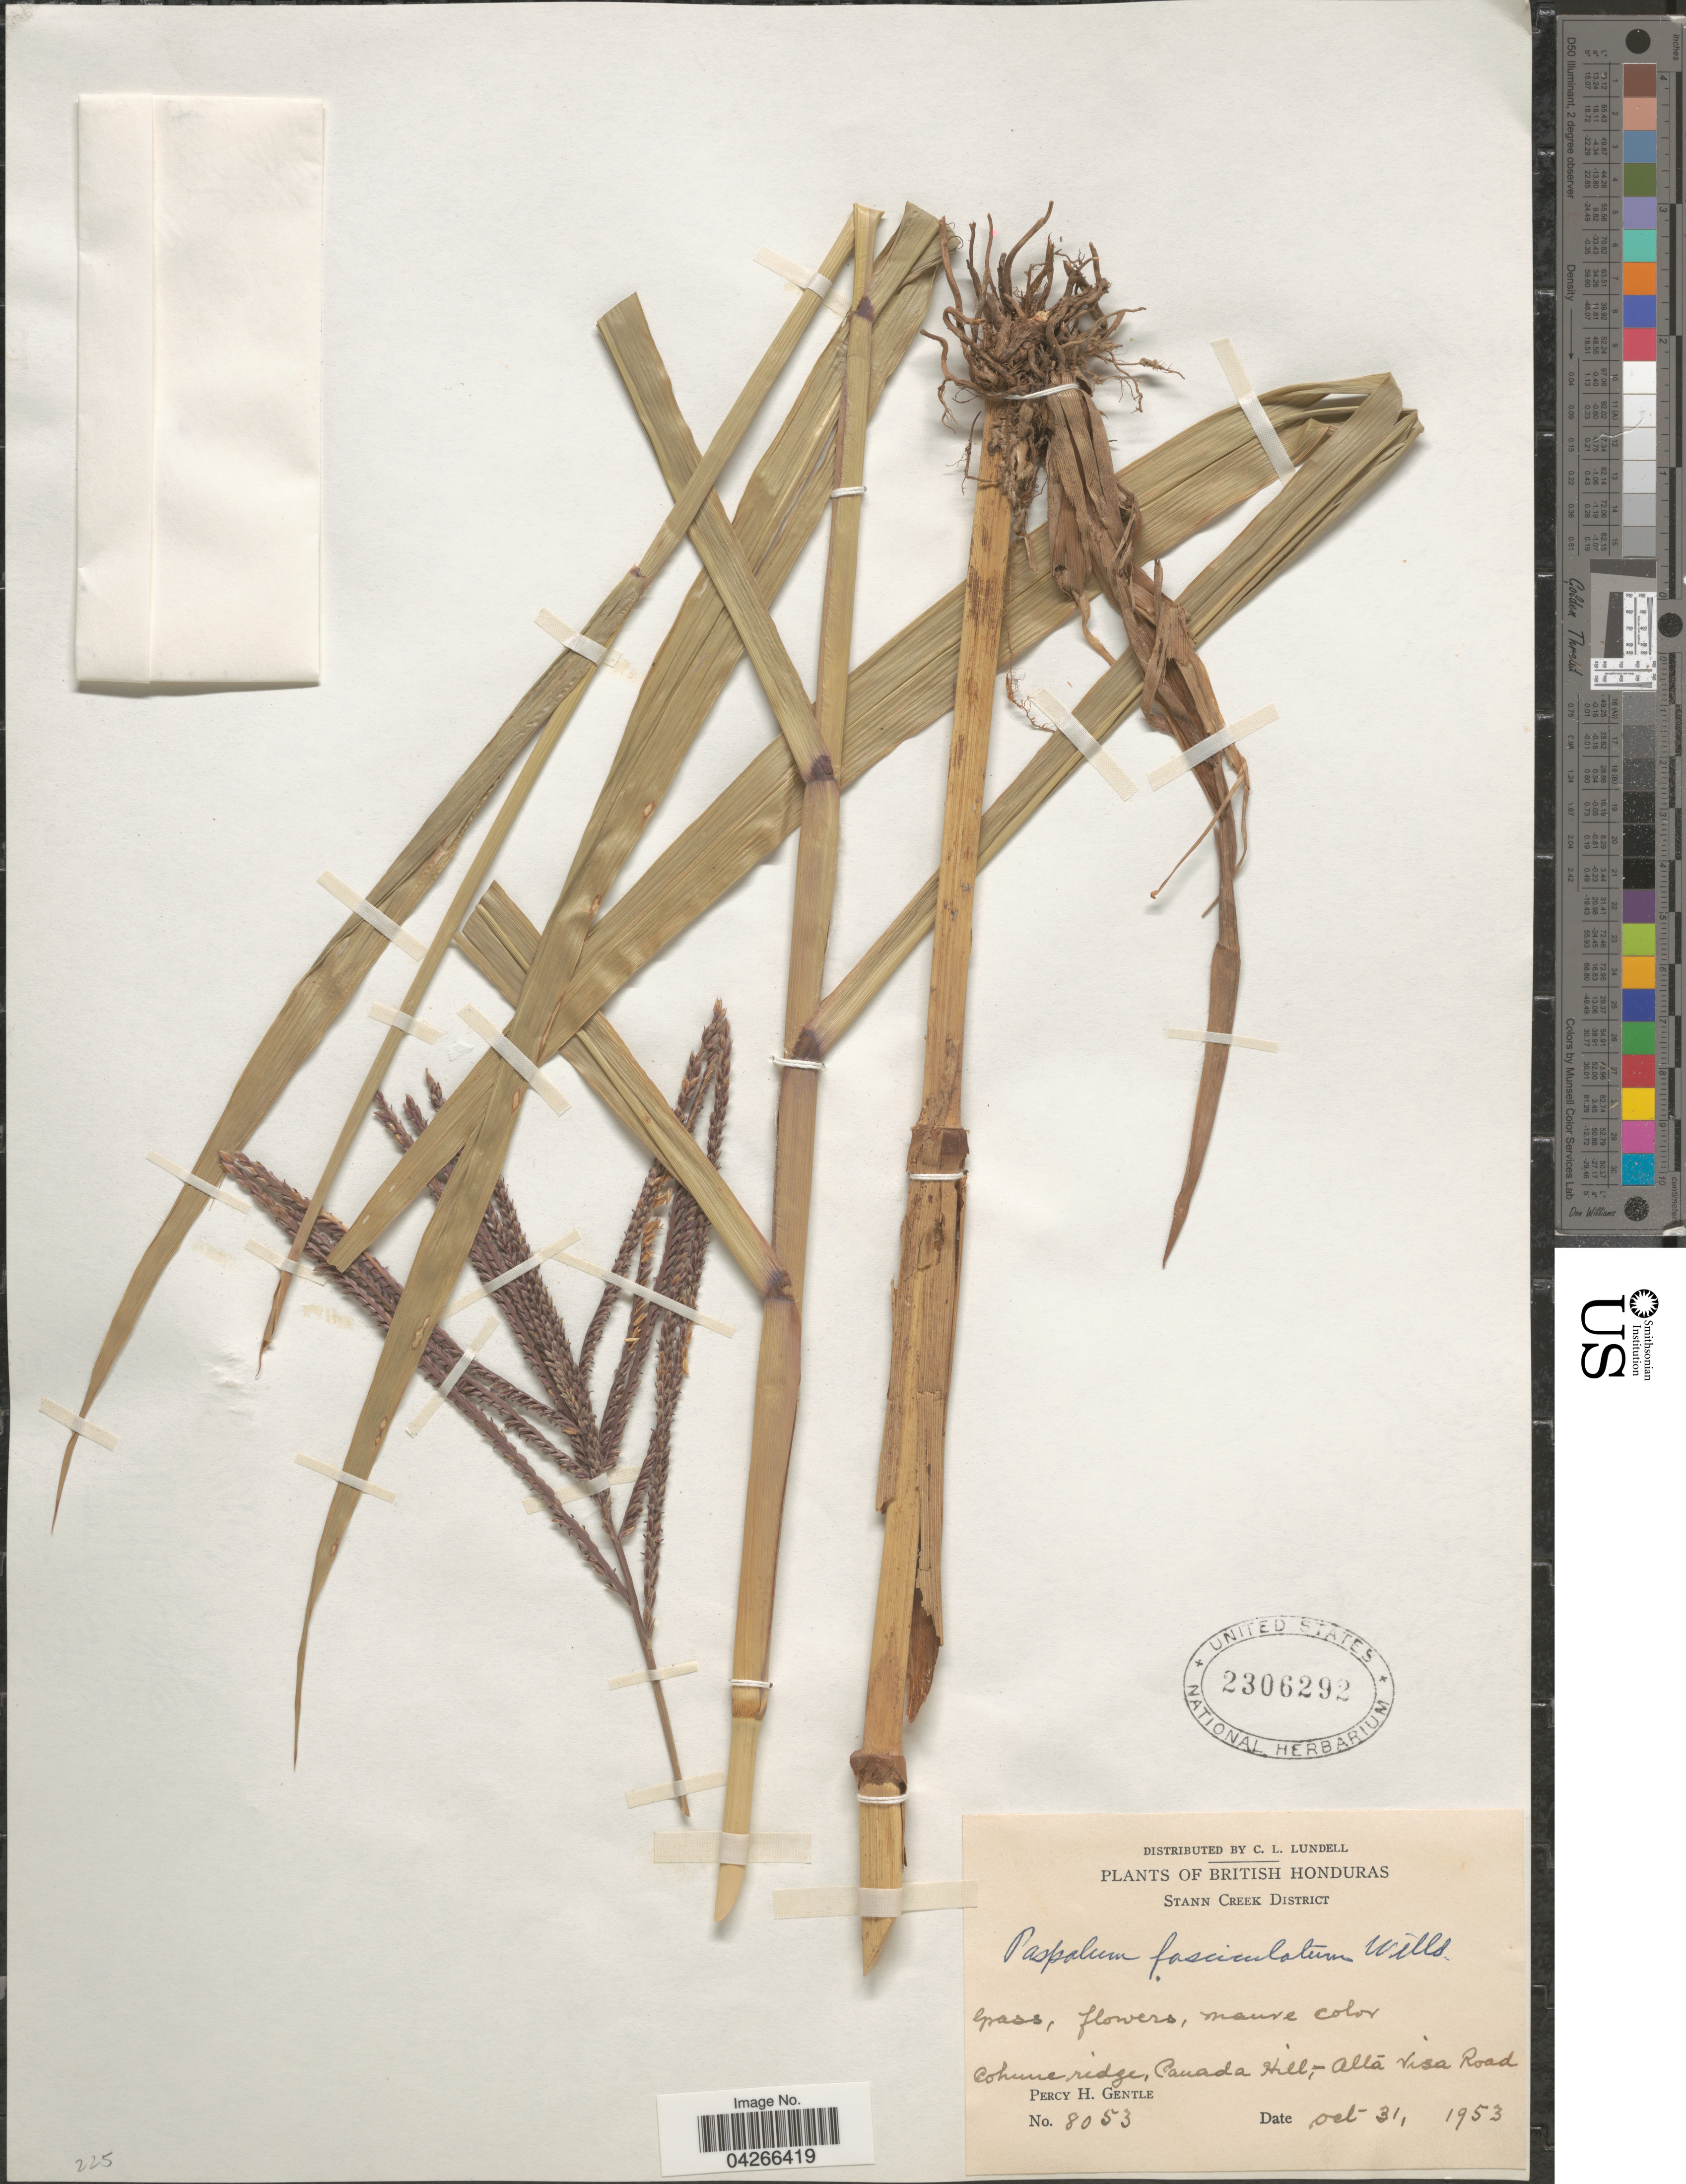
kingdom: Plantae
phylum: Tracheophyta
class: Liliopsida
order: Poales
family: Poaceae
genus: Paspalum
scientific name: Paspalum fasciculatum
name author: Willd. ex Flüggé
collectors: P. H. Gentle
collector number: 8053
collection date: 1953-10-31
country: Belize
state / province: Stann Creek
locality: British Honduras. Stann Creek District. Cohune ridge, Canada Hill, - Alta Visa Road.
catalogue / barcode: US 2306292